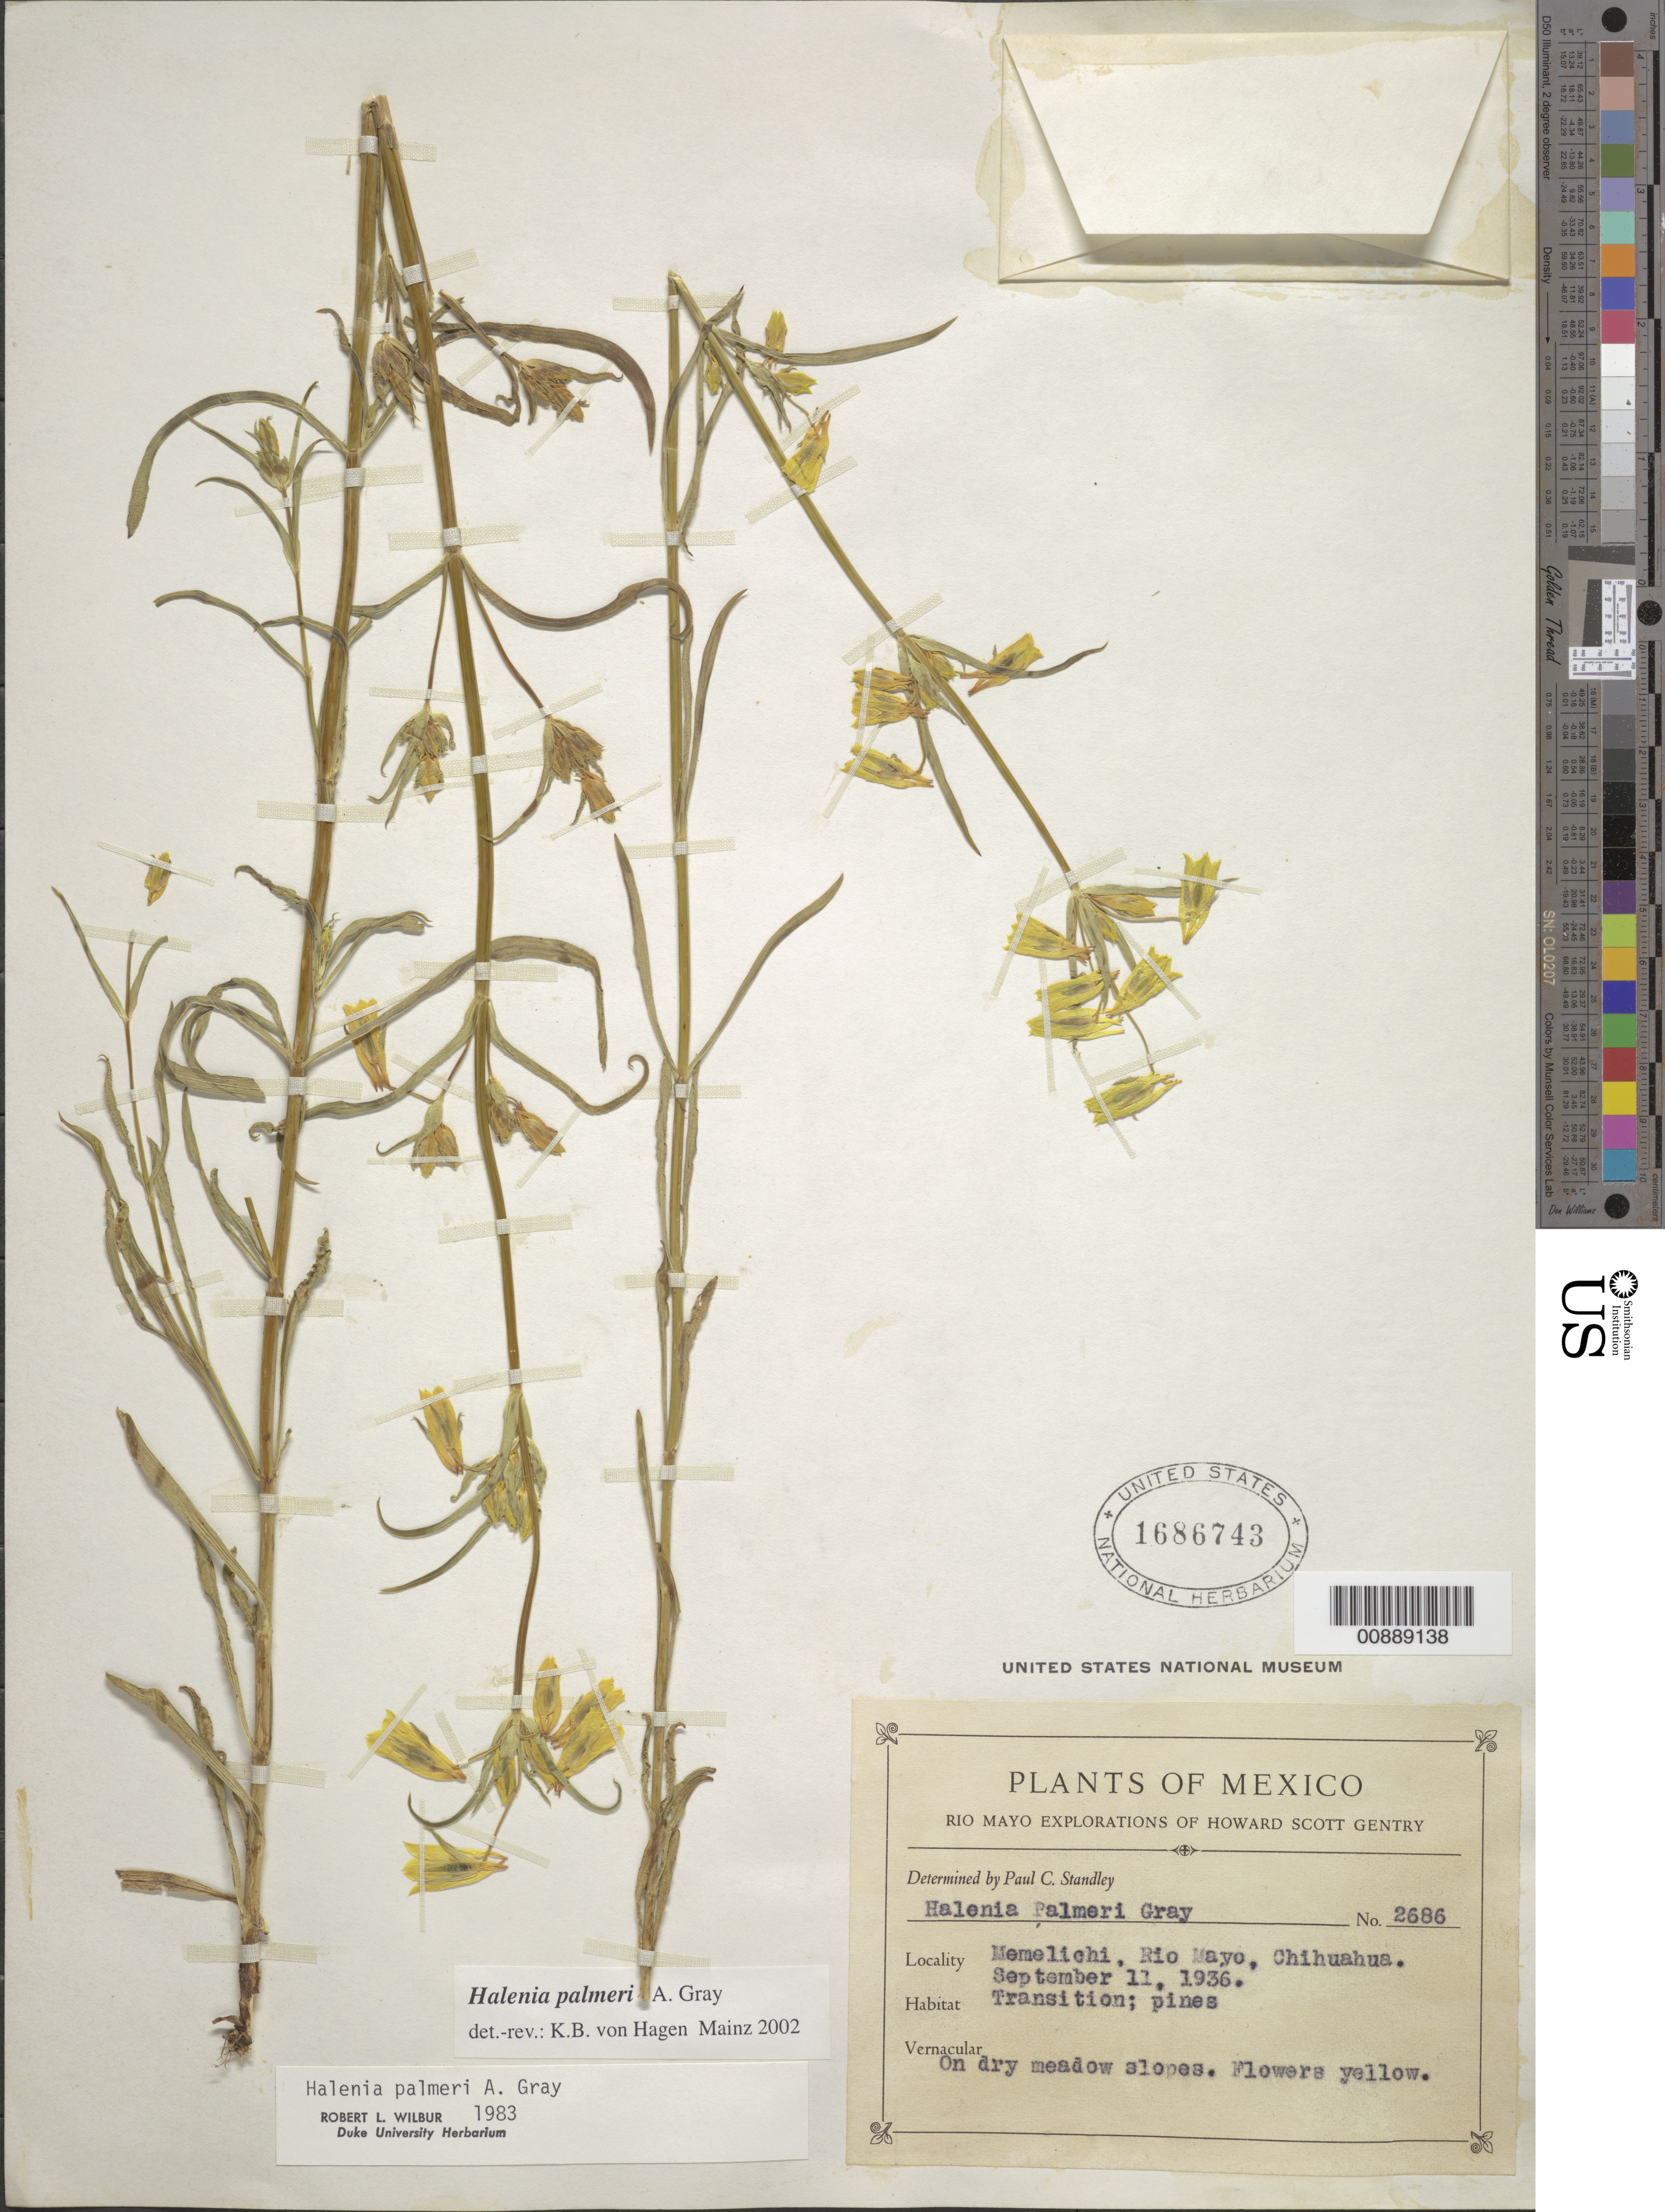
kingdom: Plantae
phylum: Tracheophyta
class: Magnoliopsida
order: Gentianales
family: Gentianaceae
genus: Halenia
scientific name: Halenia palmeri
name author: A. Gray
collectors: H. S. Gentry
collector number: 2686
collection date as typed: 11 Sep 1936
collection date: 1936-09-11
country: Mexico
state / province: Chihuahua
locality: Memelichi, Río Mayo, Chihuahua.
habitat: Transition; pines. On dry meadow slopes.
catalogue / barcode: US 1686743